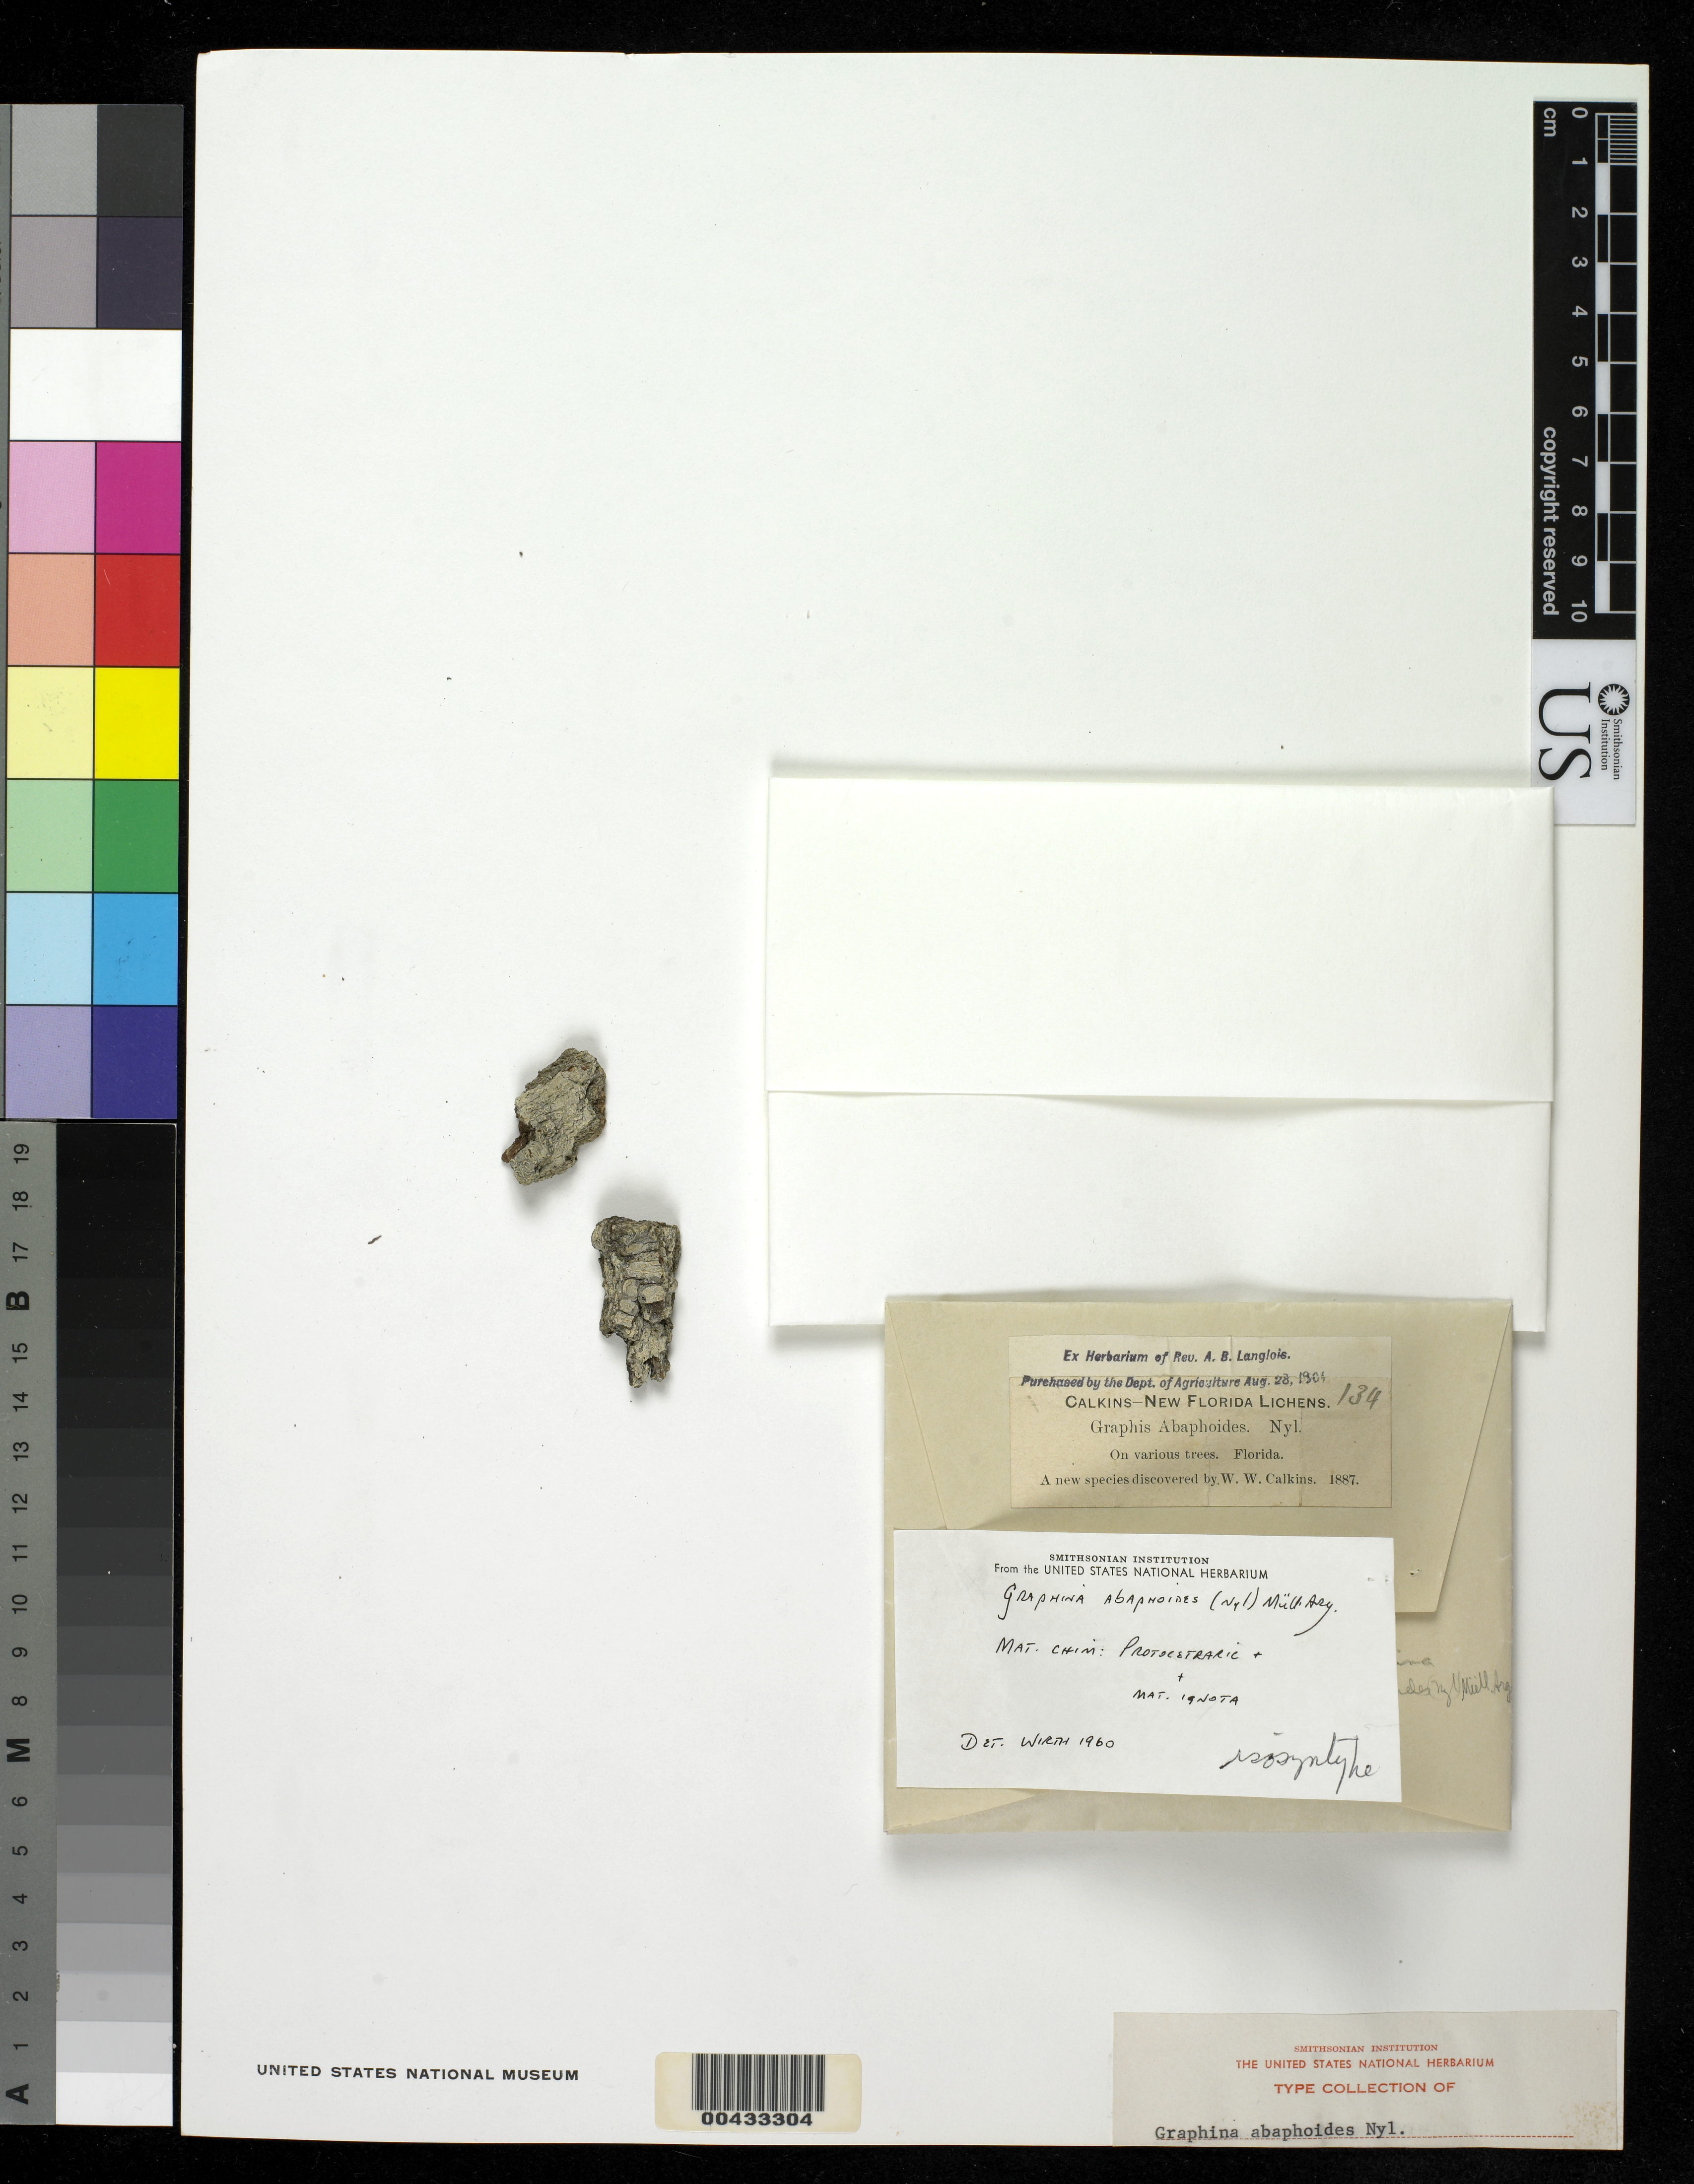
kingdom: Fungi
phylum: Ascomycota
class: Lecanoromycetes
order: Ostropales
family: Graphidaceae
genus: Graphis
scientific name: Graphis abaphoides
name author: Nyl.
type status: Isosyntype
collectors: W. Calkins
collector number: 134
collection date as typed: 1887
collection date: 1887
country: United States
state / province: Florida